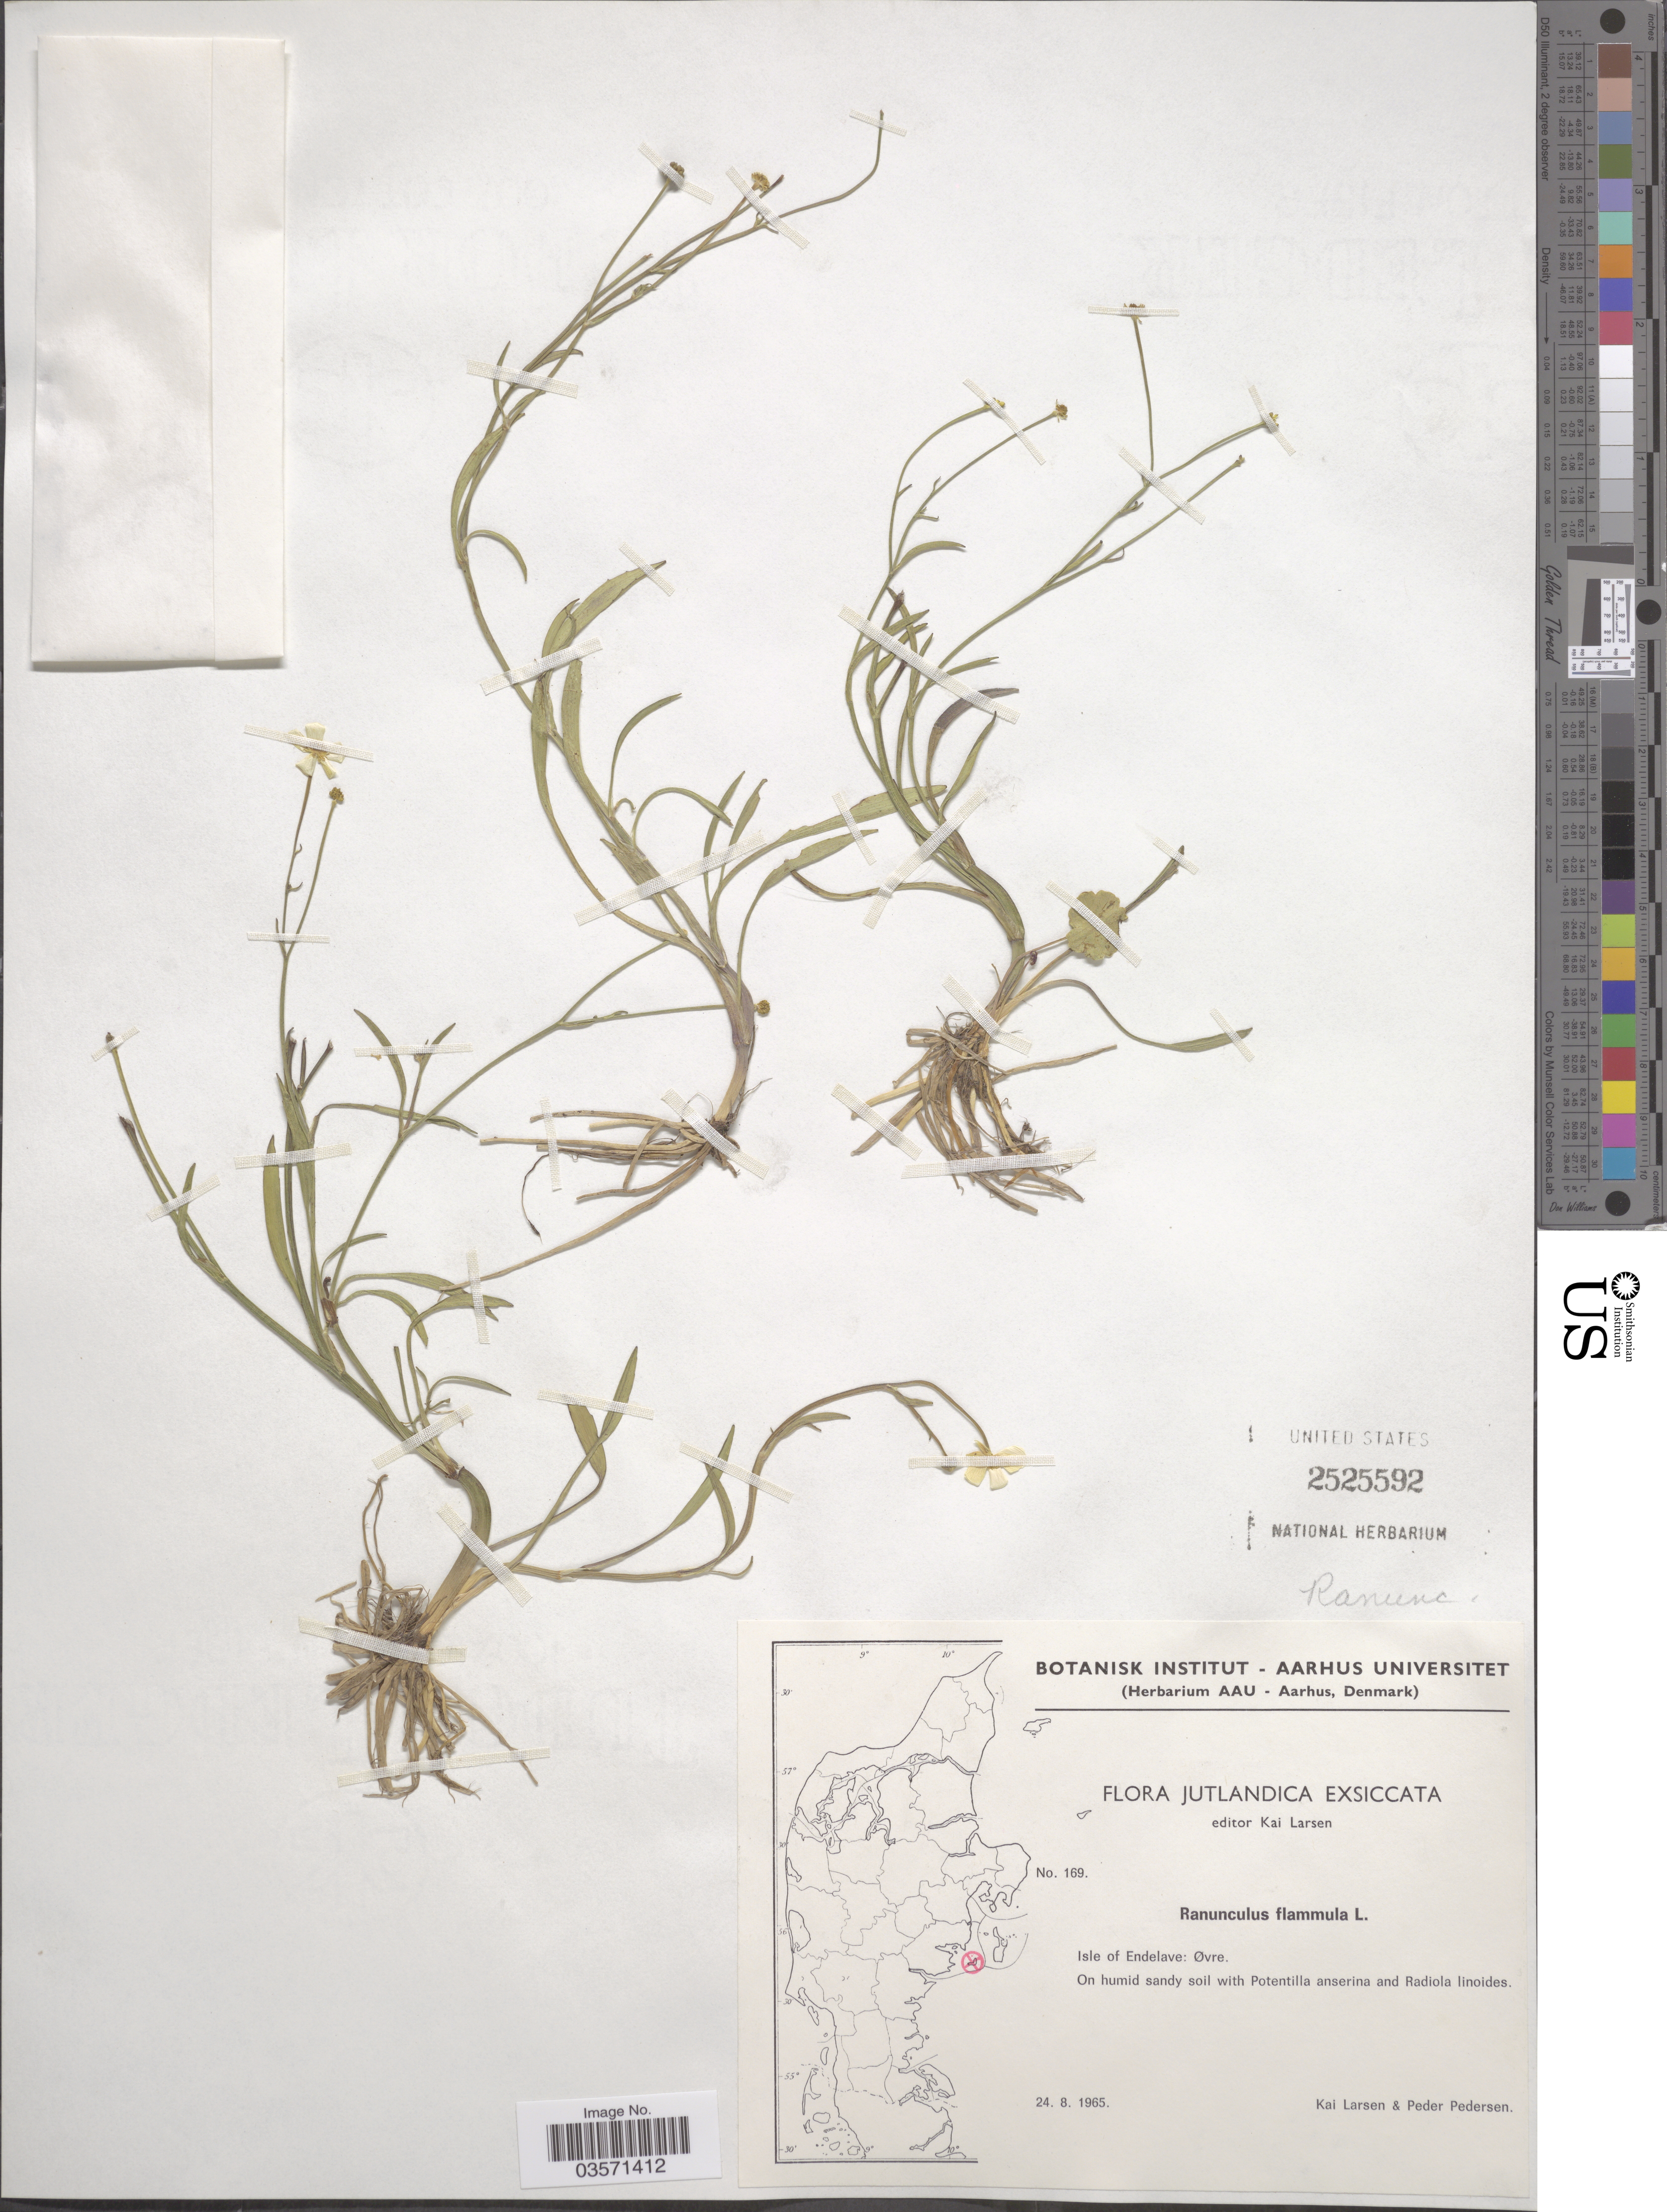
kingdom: Plantae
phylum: Tracheophyta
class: Magnoliopsida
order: Ranunculales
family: Ranunculaceae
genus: Ranunculus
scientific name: Ranunculus flammula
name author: L.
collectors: K. Larsen & P. Pedersen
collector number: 169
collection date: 1965-08-24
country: Denmark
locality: Jutlandica. Isle of Endelave: Øvre.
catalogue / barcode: US 2525592